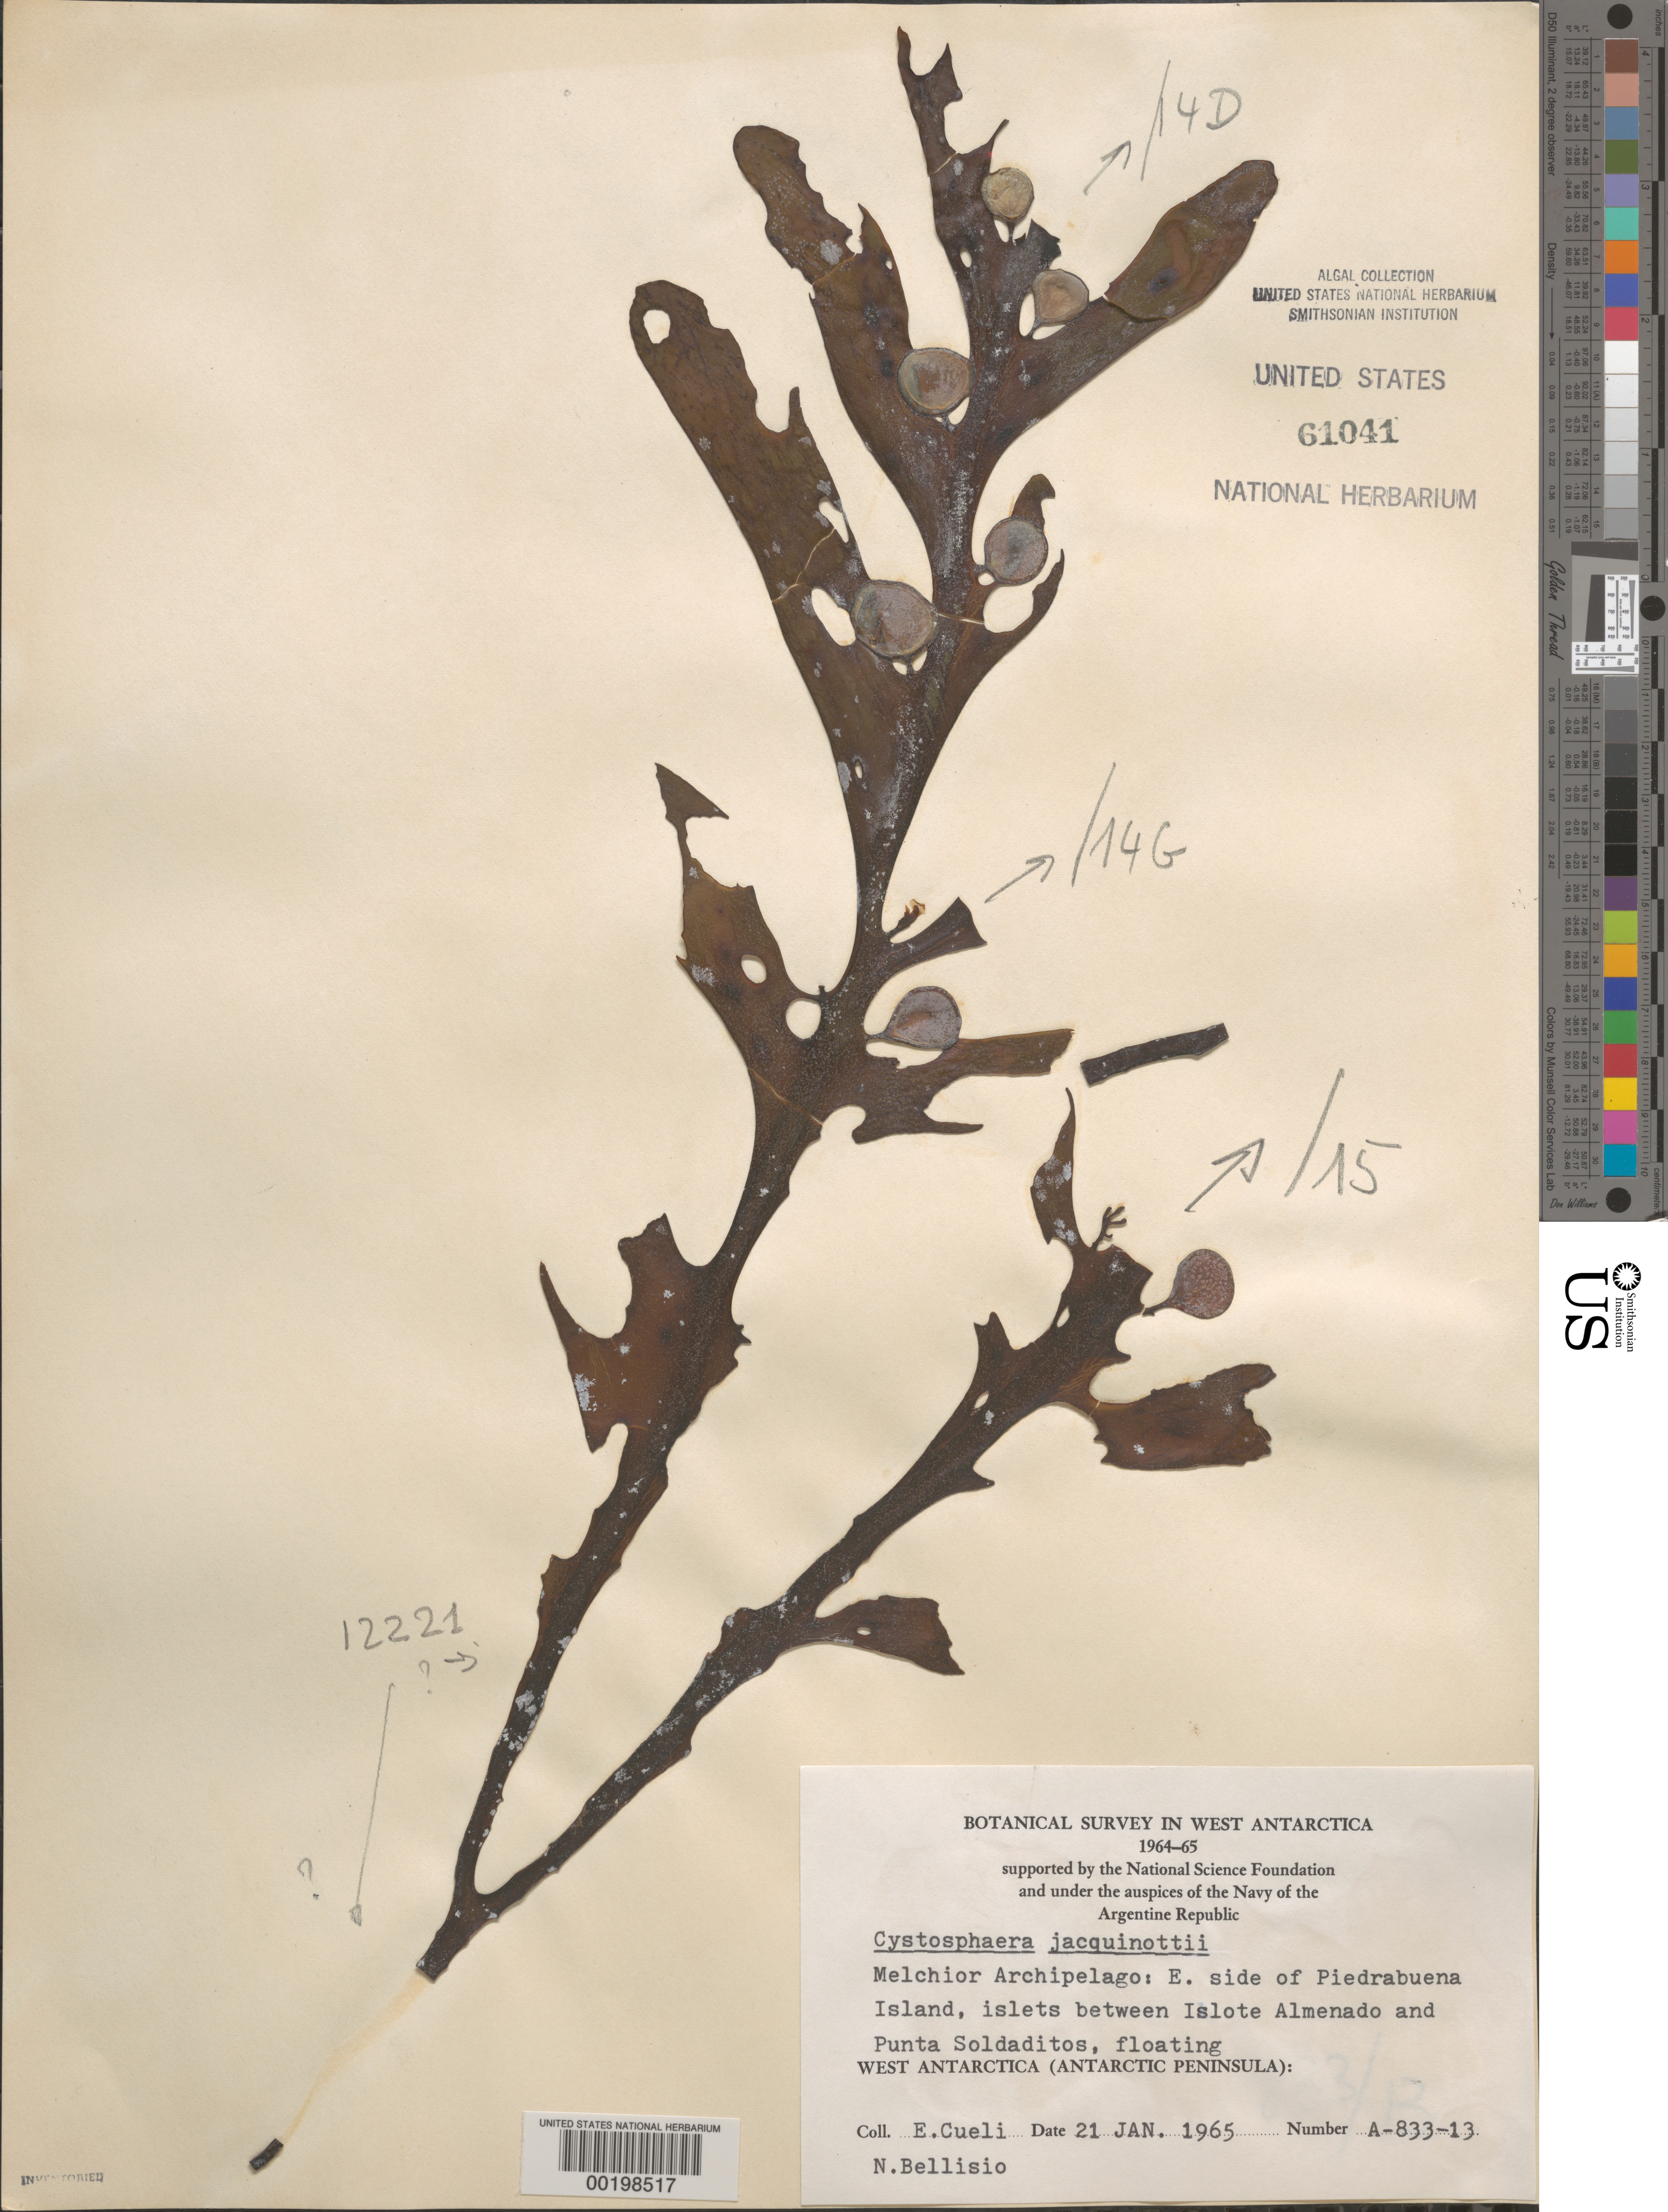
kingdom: Chromista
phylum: Ochrophyta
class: Phaeophyceae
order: Fucales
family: Seirococcaceae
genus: Cystosphaera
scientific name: Cystosphaera jacquinotii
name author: (Montagne) Skottsberg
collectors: E. Cueli & N. Bellisio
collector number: A-833-13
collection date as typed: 21 Jan 1965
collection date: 1965-01-21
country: Antarctica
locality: Eta Island, islets between Islote Almenado & Punta Soladitos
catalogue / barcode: US 61041